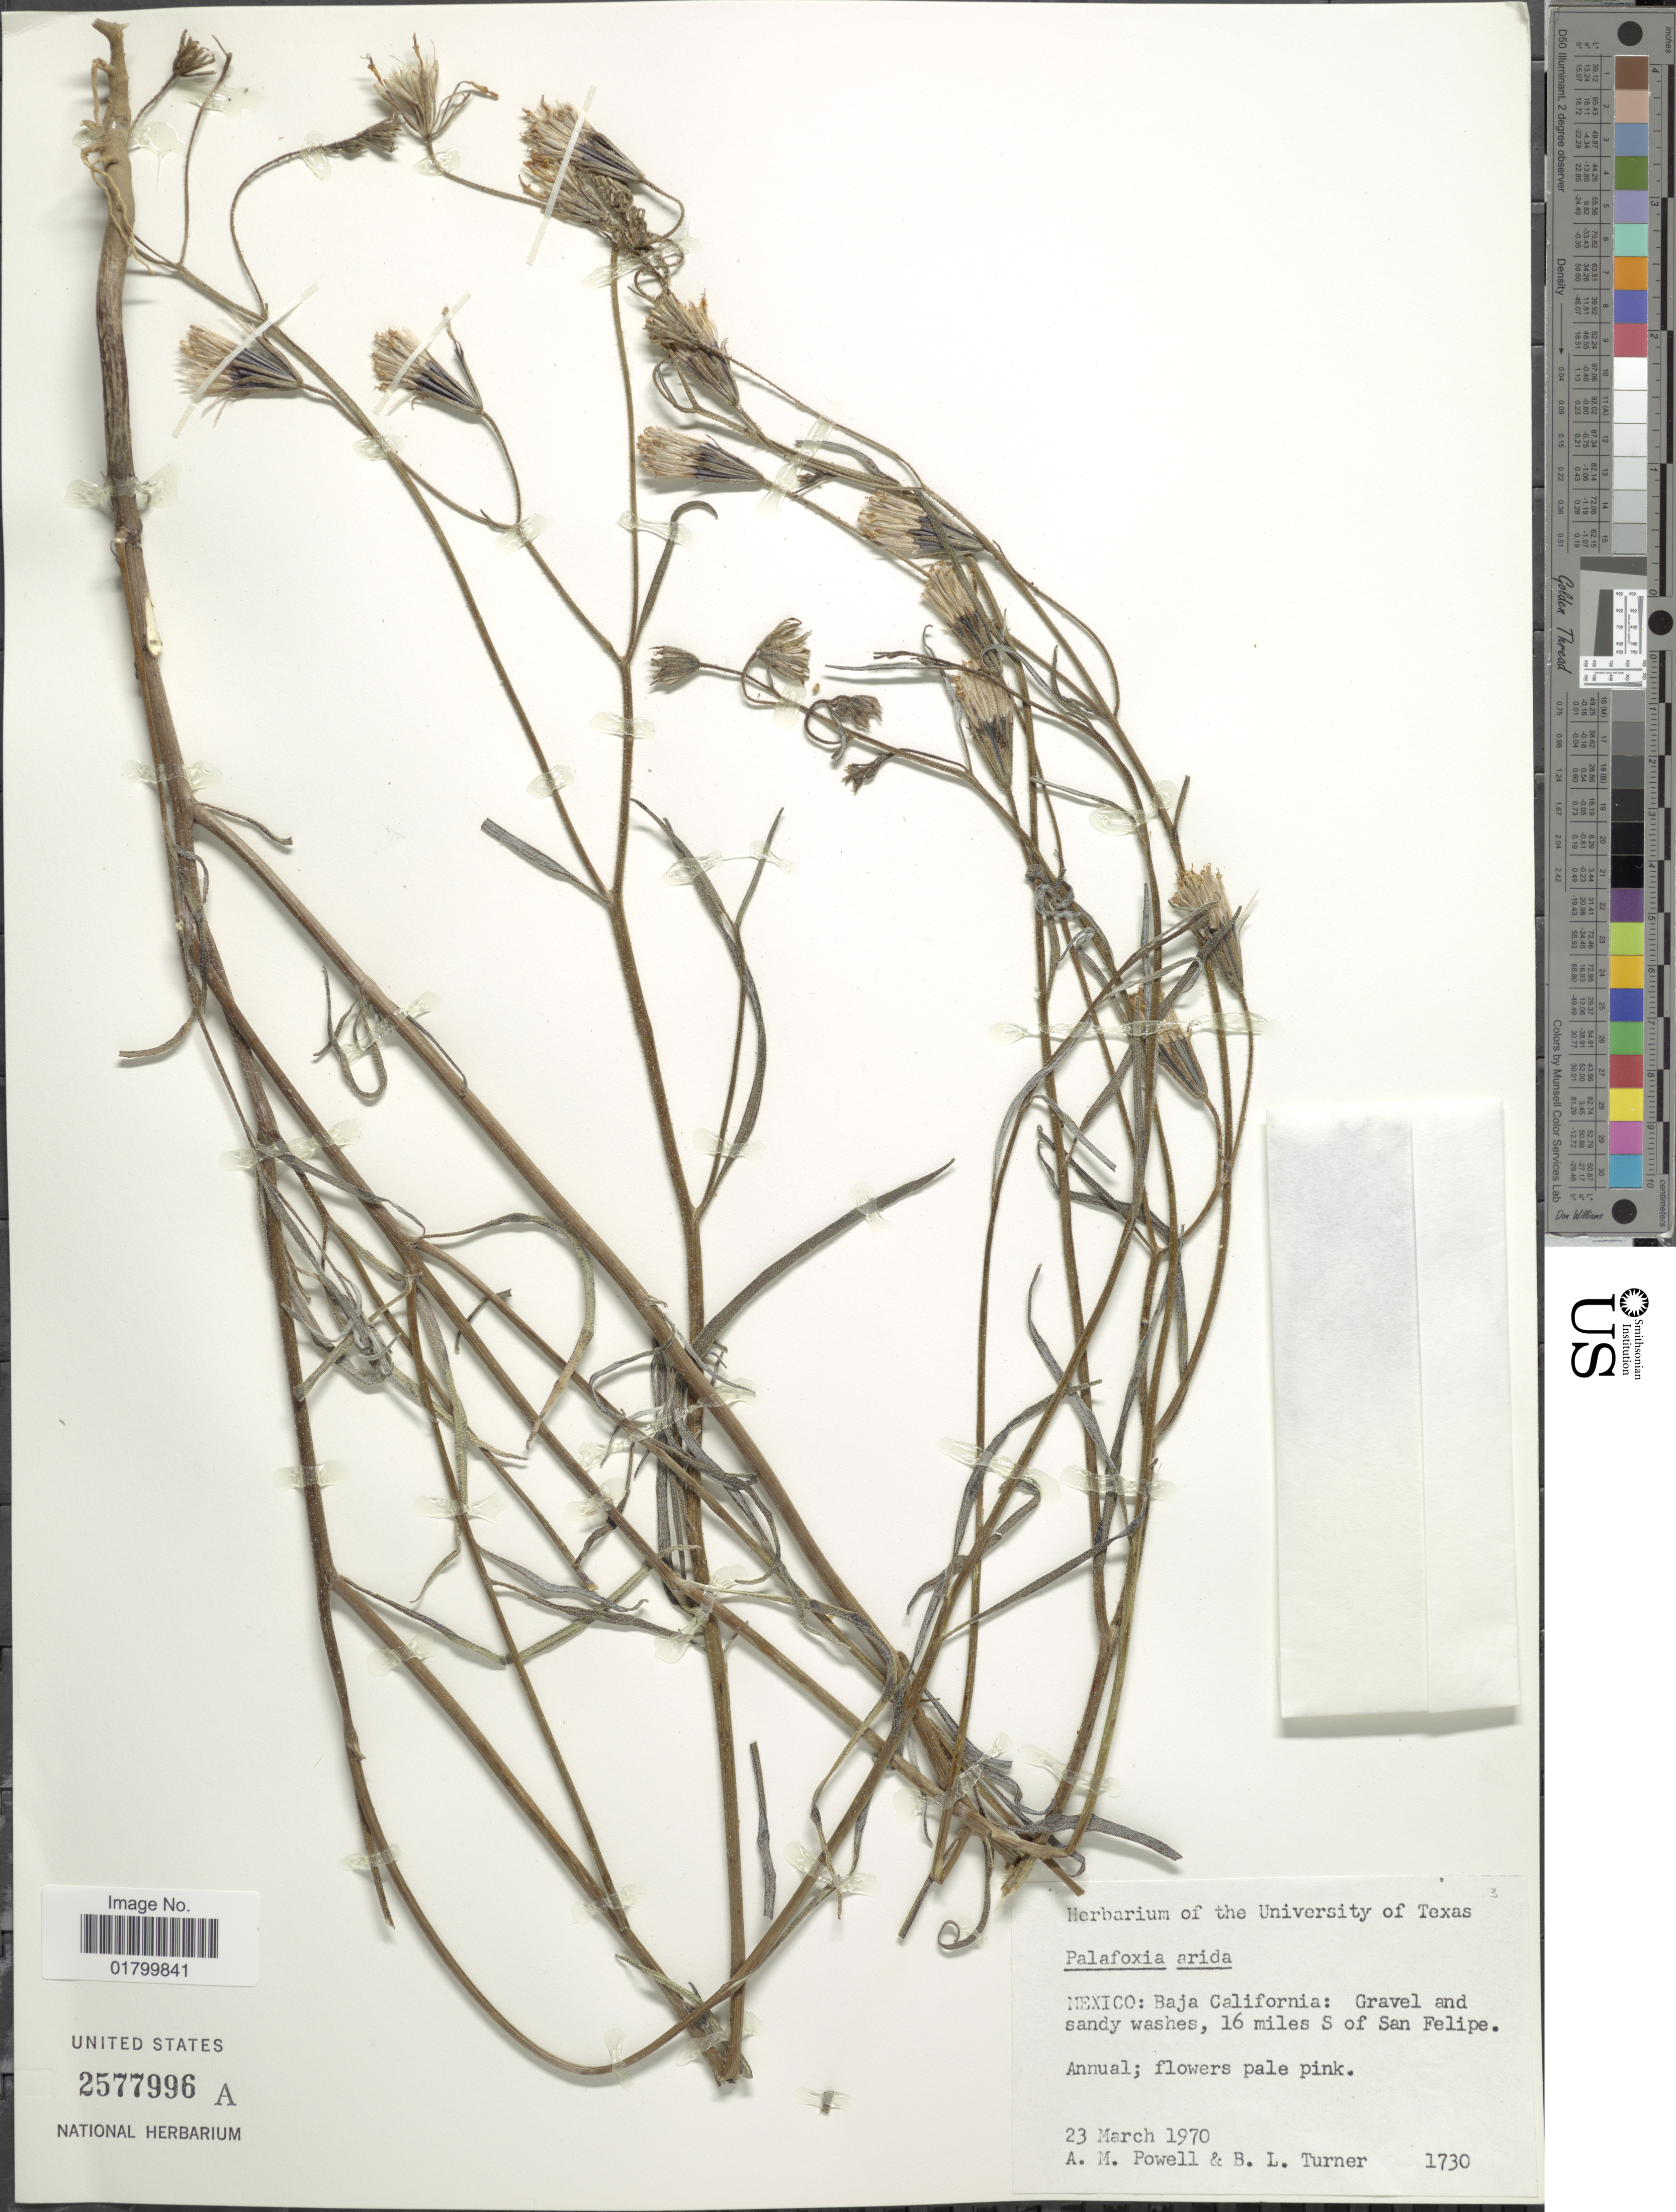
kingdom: Plantae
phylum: Tracheophyta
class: Magnoliopsida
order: Asterales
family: Asteraceae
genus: Palafoxia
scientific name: Palafoxia arida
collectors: A. M. Powell & B. L. Turner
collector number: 1730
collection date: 1970-03-23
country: Mexico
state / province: Baja California Norte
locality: Mexico: Baja California: Gravel and sandy washes, 16 miles S of San Felipe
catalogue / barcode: US 2577996A